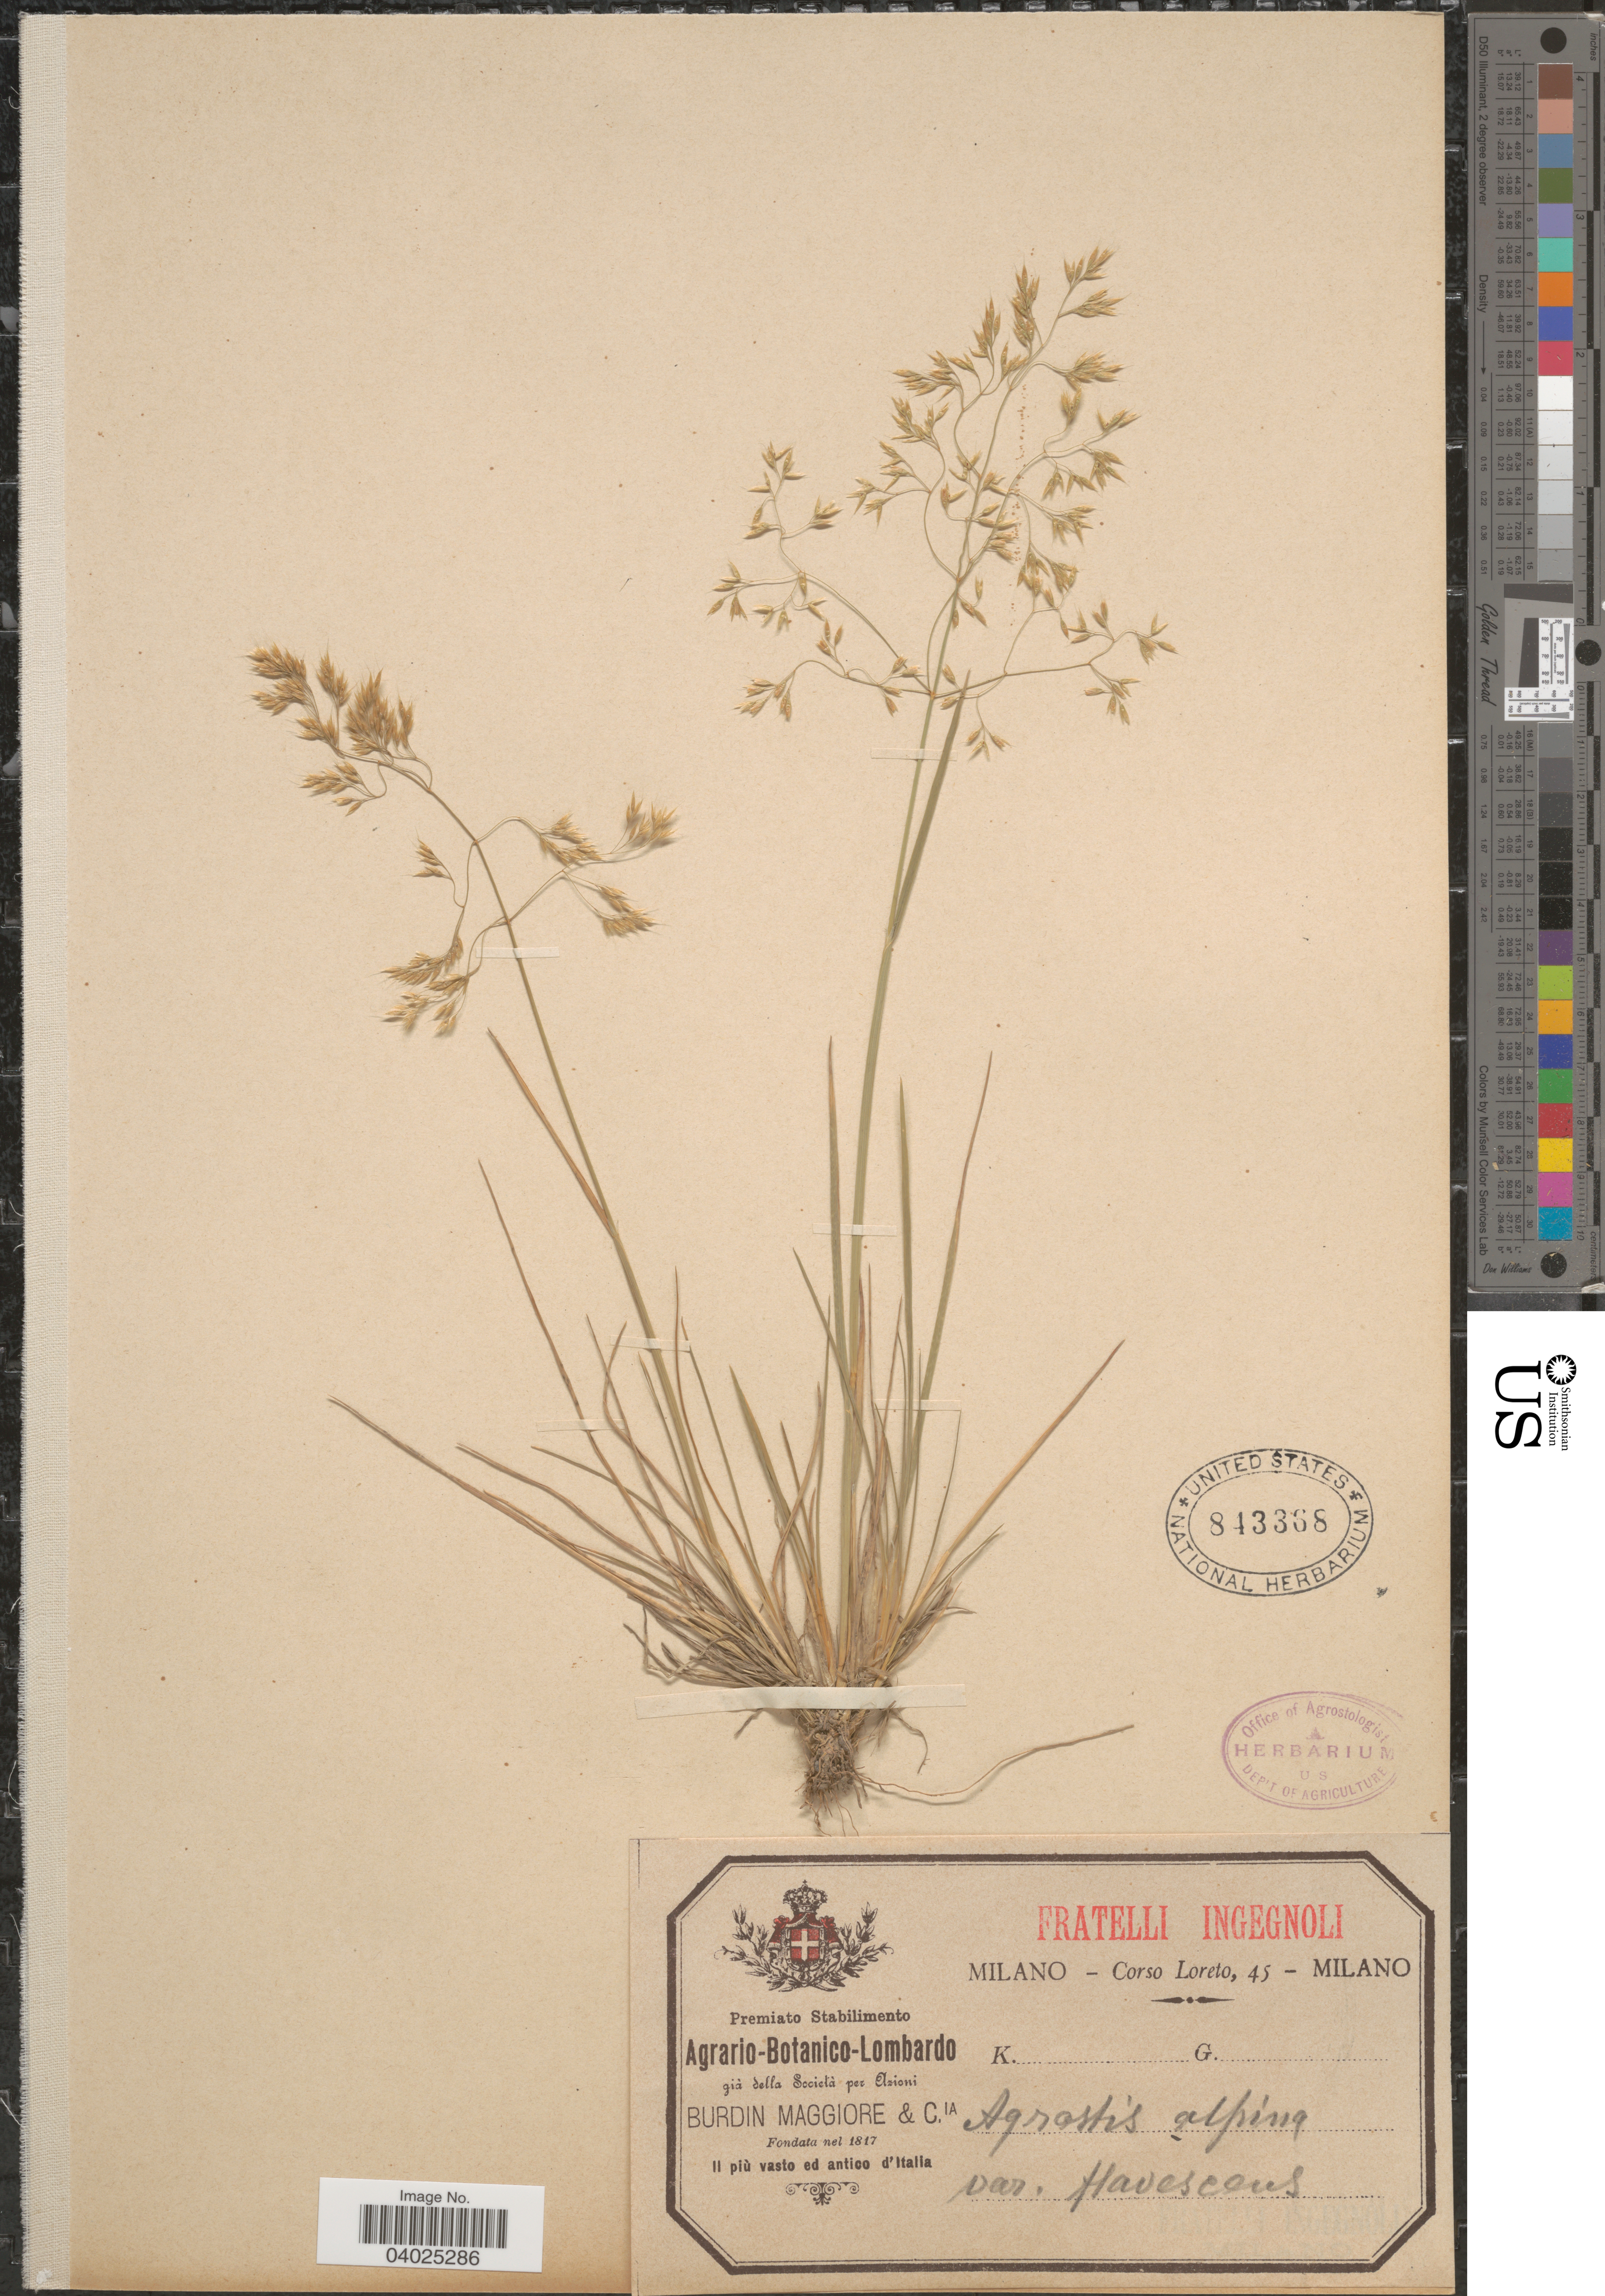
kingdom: Plantae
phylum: Tracheophyta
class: Liliopsida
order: Poales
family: Poaceae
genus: Alpagrostis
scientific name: Alpagrostis alpina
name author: (Scop.) P.M. Peterson et al.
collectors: Fratelli Ingegnoli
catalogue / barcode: US 843368